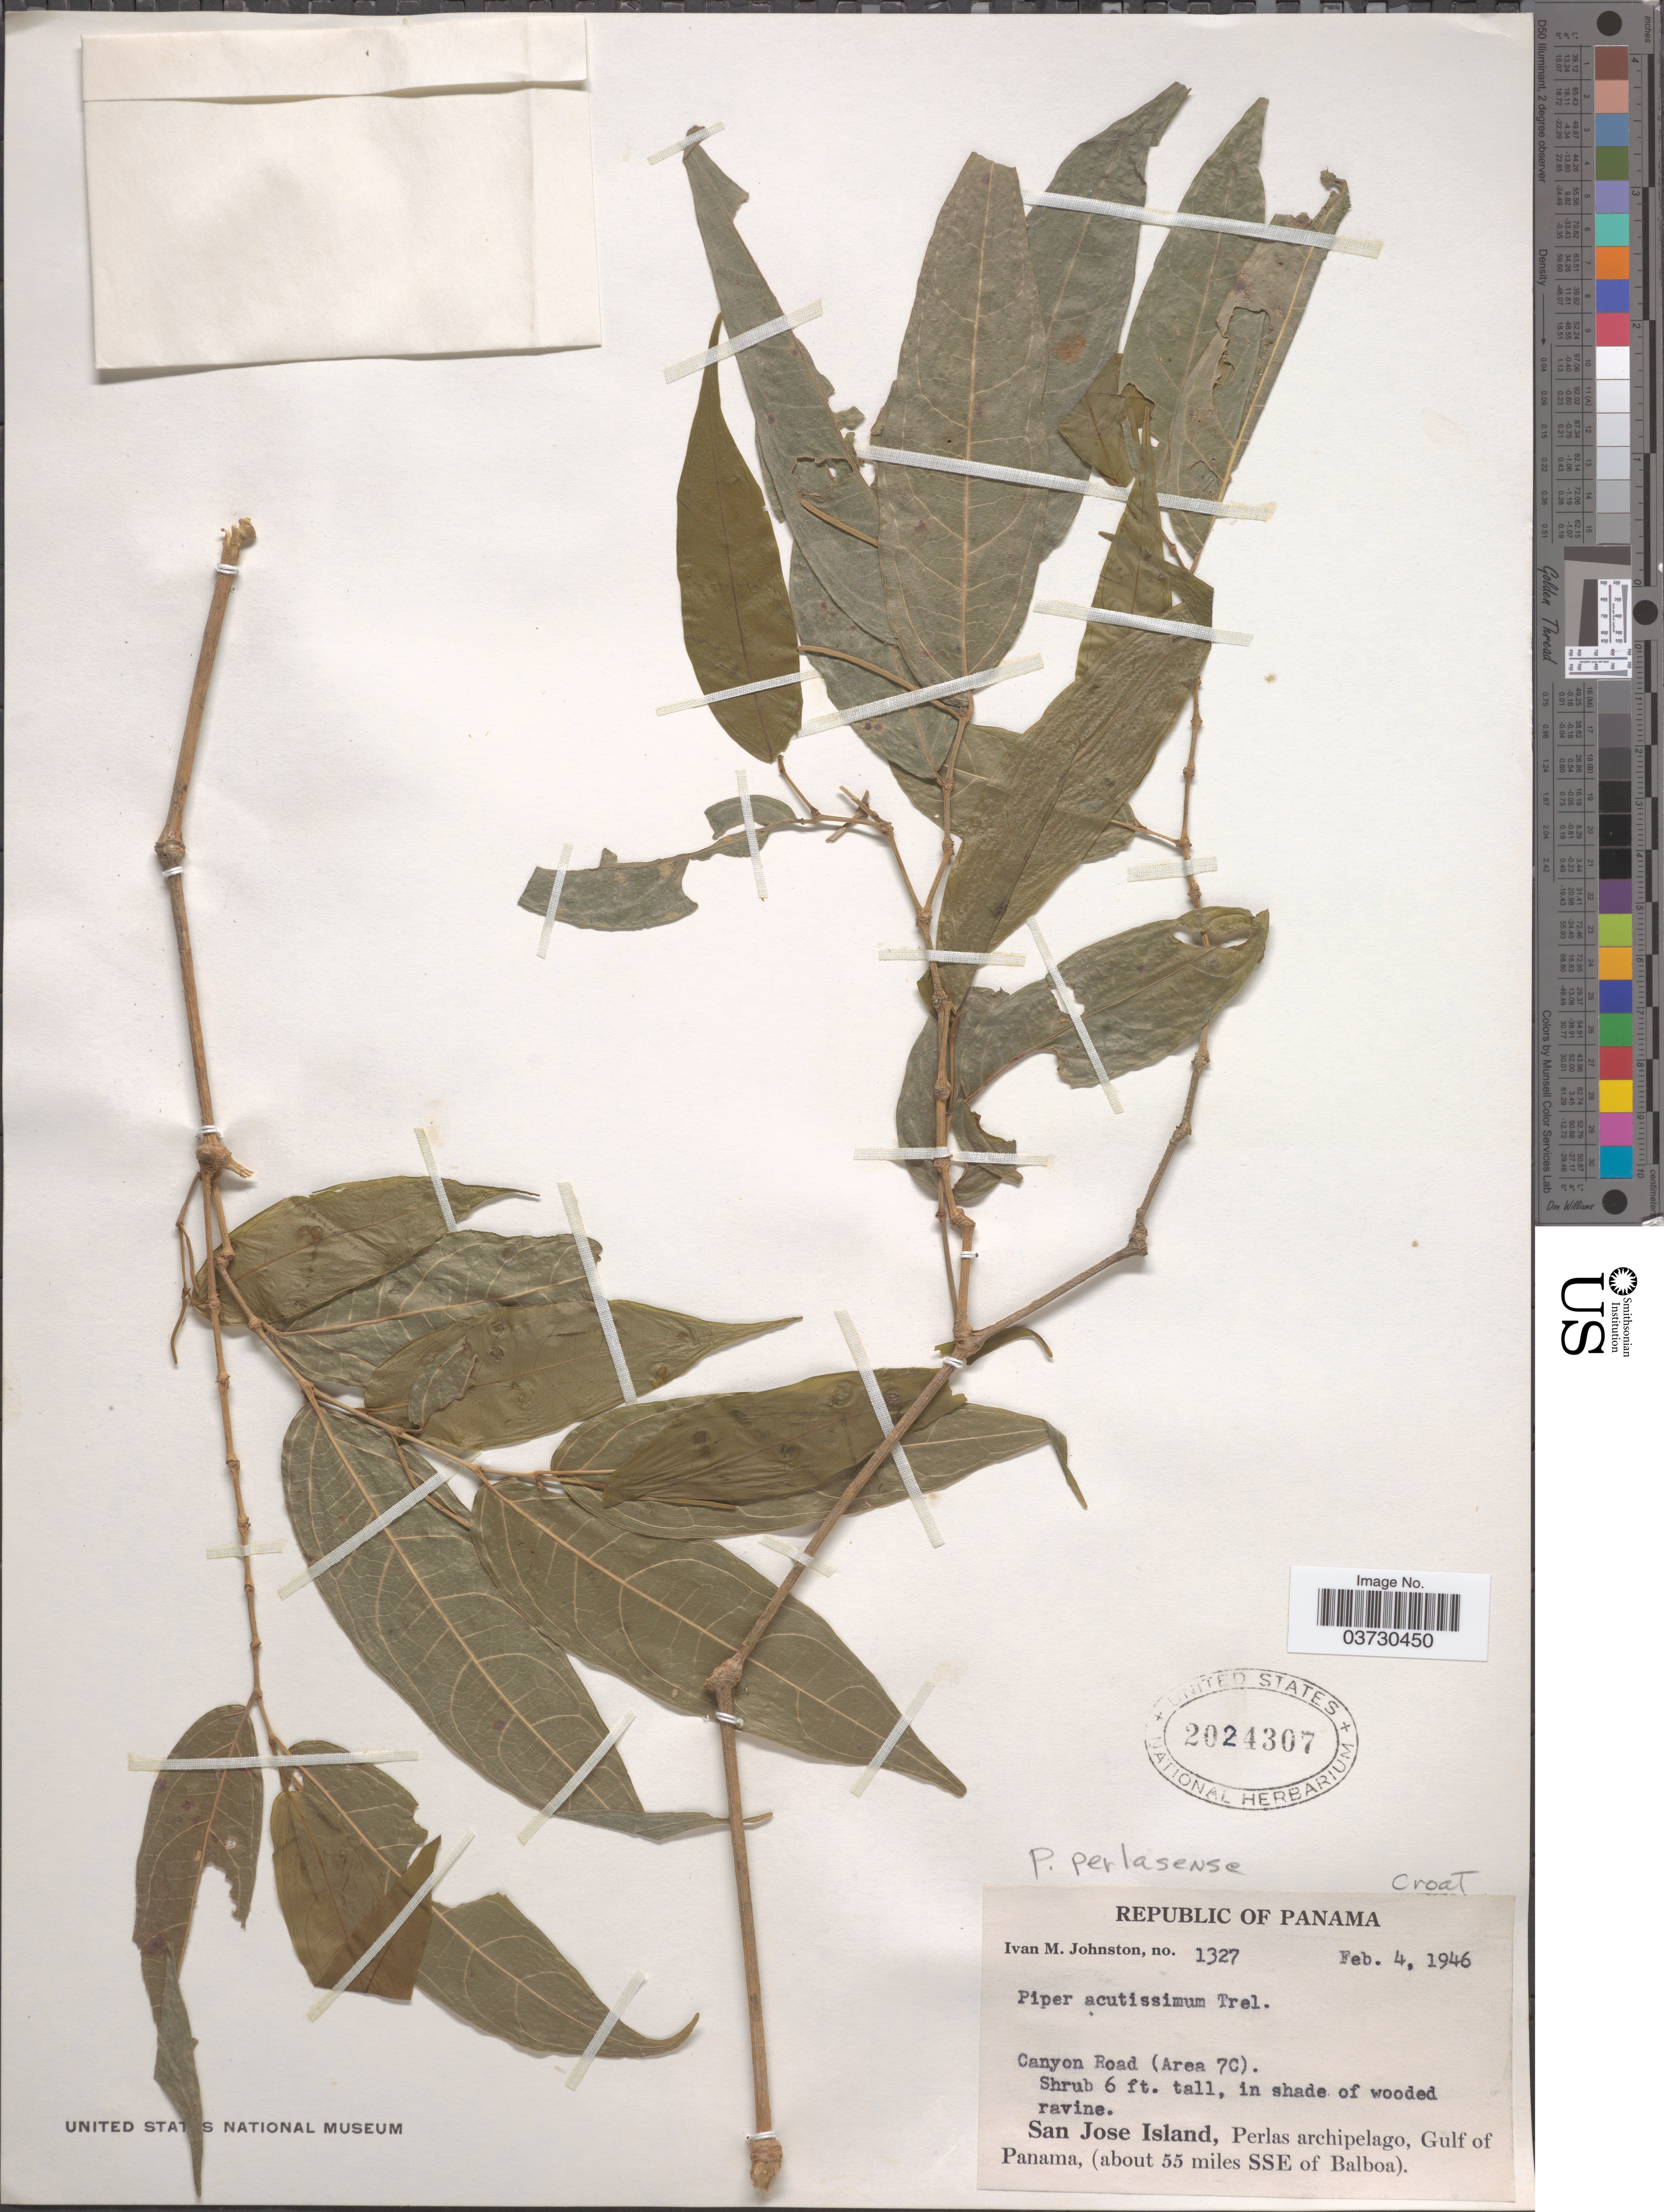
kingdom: Plantae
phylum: Tracheophyta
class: Magnoliopsida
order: Piperales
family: Piperaceae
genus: Piper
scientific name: Piper perlasense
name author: Yunck.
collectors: I.M. Johnston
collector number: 1327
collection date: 1946-02-04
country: Panama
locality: Republic of Panama. Canyon Road (Area 7C). San Jose Island, Perlas archipelago, Gulf of Panama, (about 55 miles SSE of Balboa).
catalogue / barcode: US 2024307